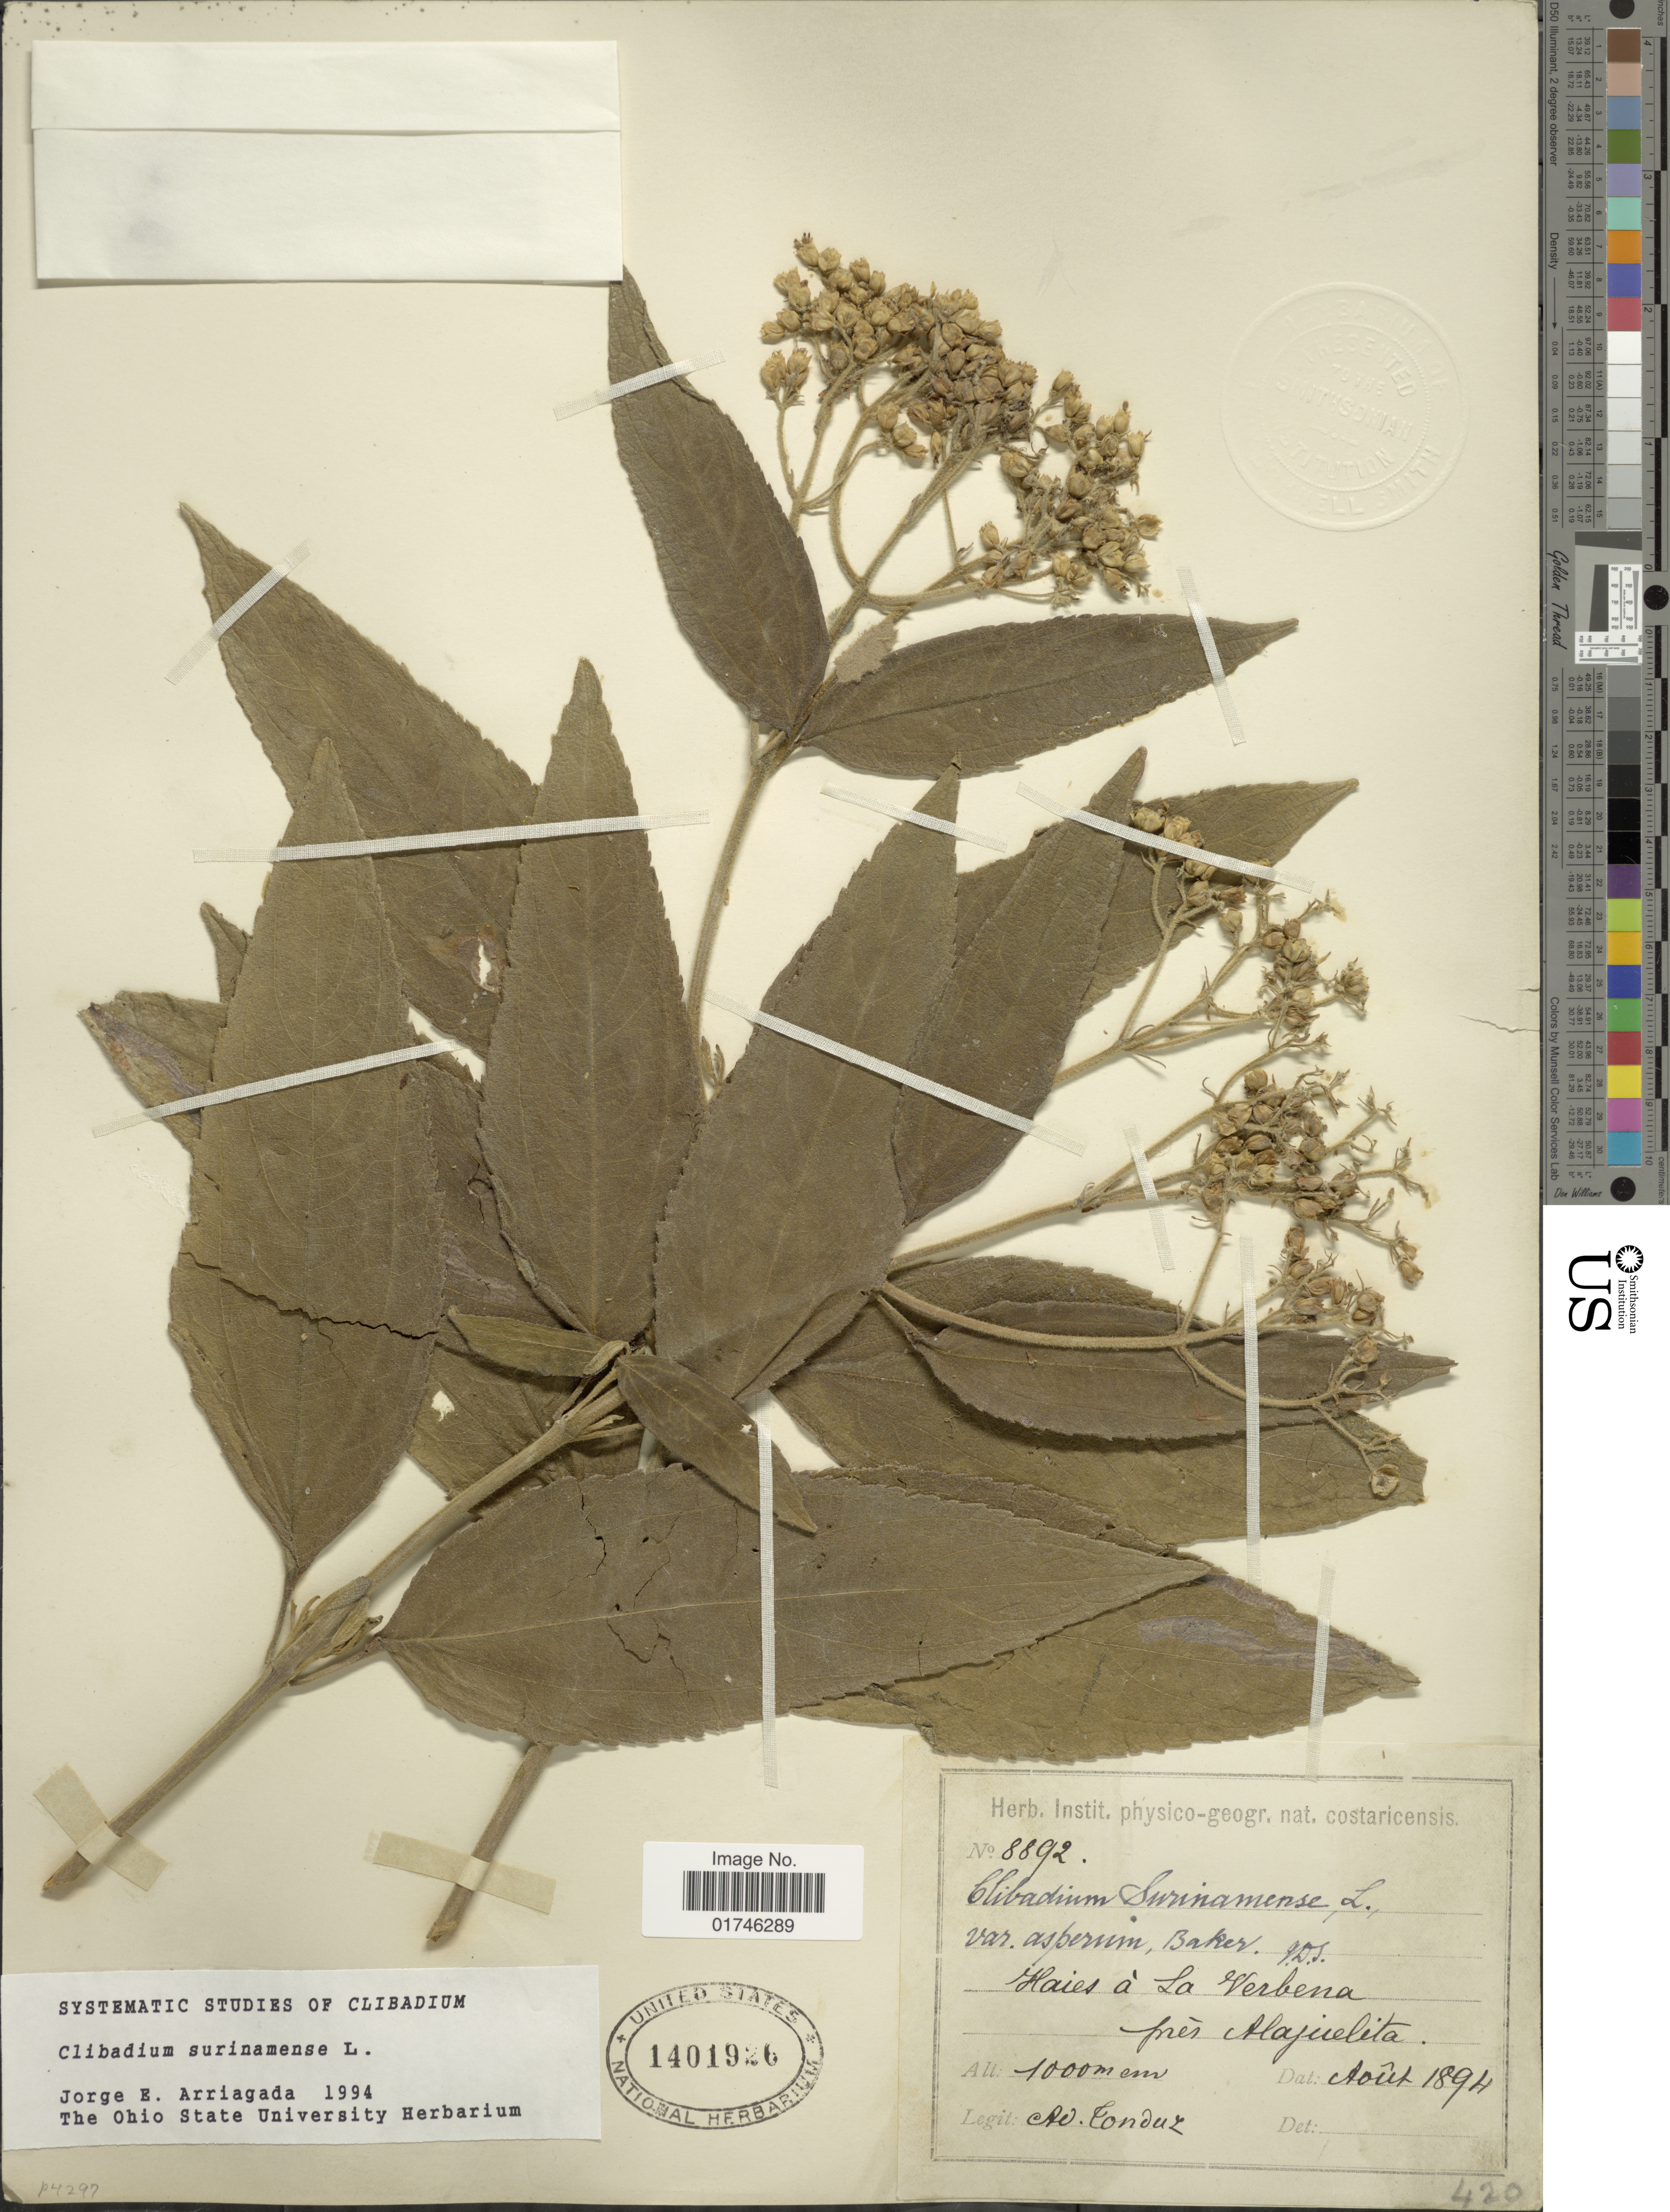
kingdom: Plantae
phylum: Tracheophyta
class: Magnoliopsida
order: Asterales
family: Asteraceae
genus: Clibadium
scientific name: Clibadium surinamense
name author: L.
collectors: A. Tonduz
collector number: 8892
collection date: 1894-08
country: Costa Rica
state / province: Alajuela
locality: Haies a la Verbena pres Alajuelita.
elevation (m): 1000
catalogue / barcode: US 1401926